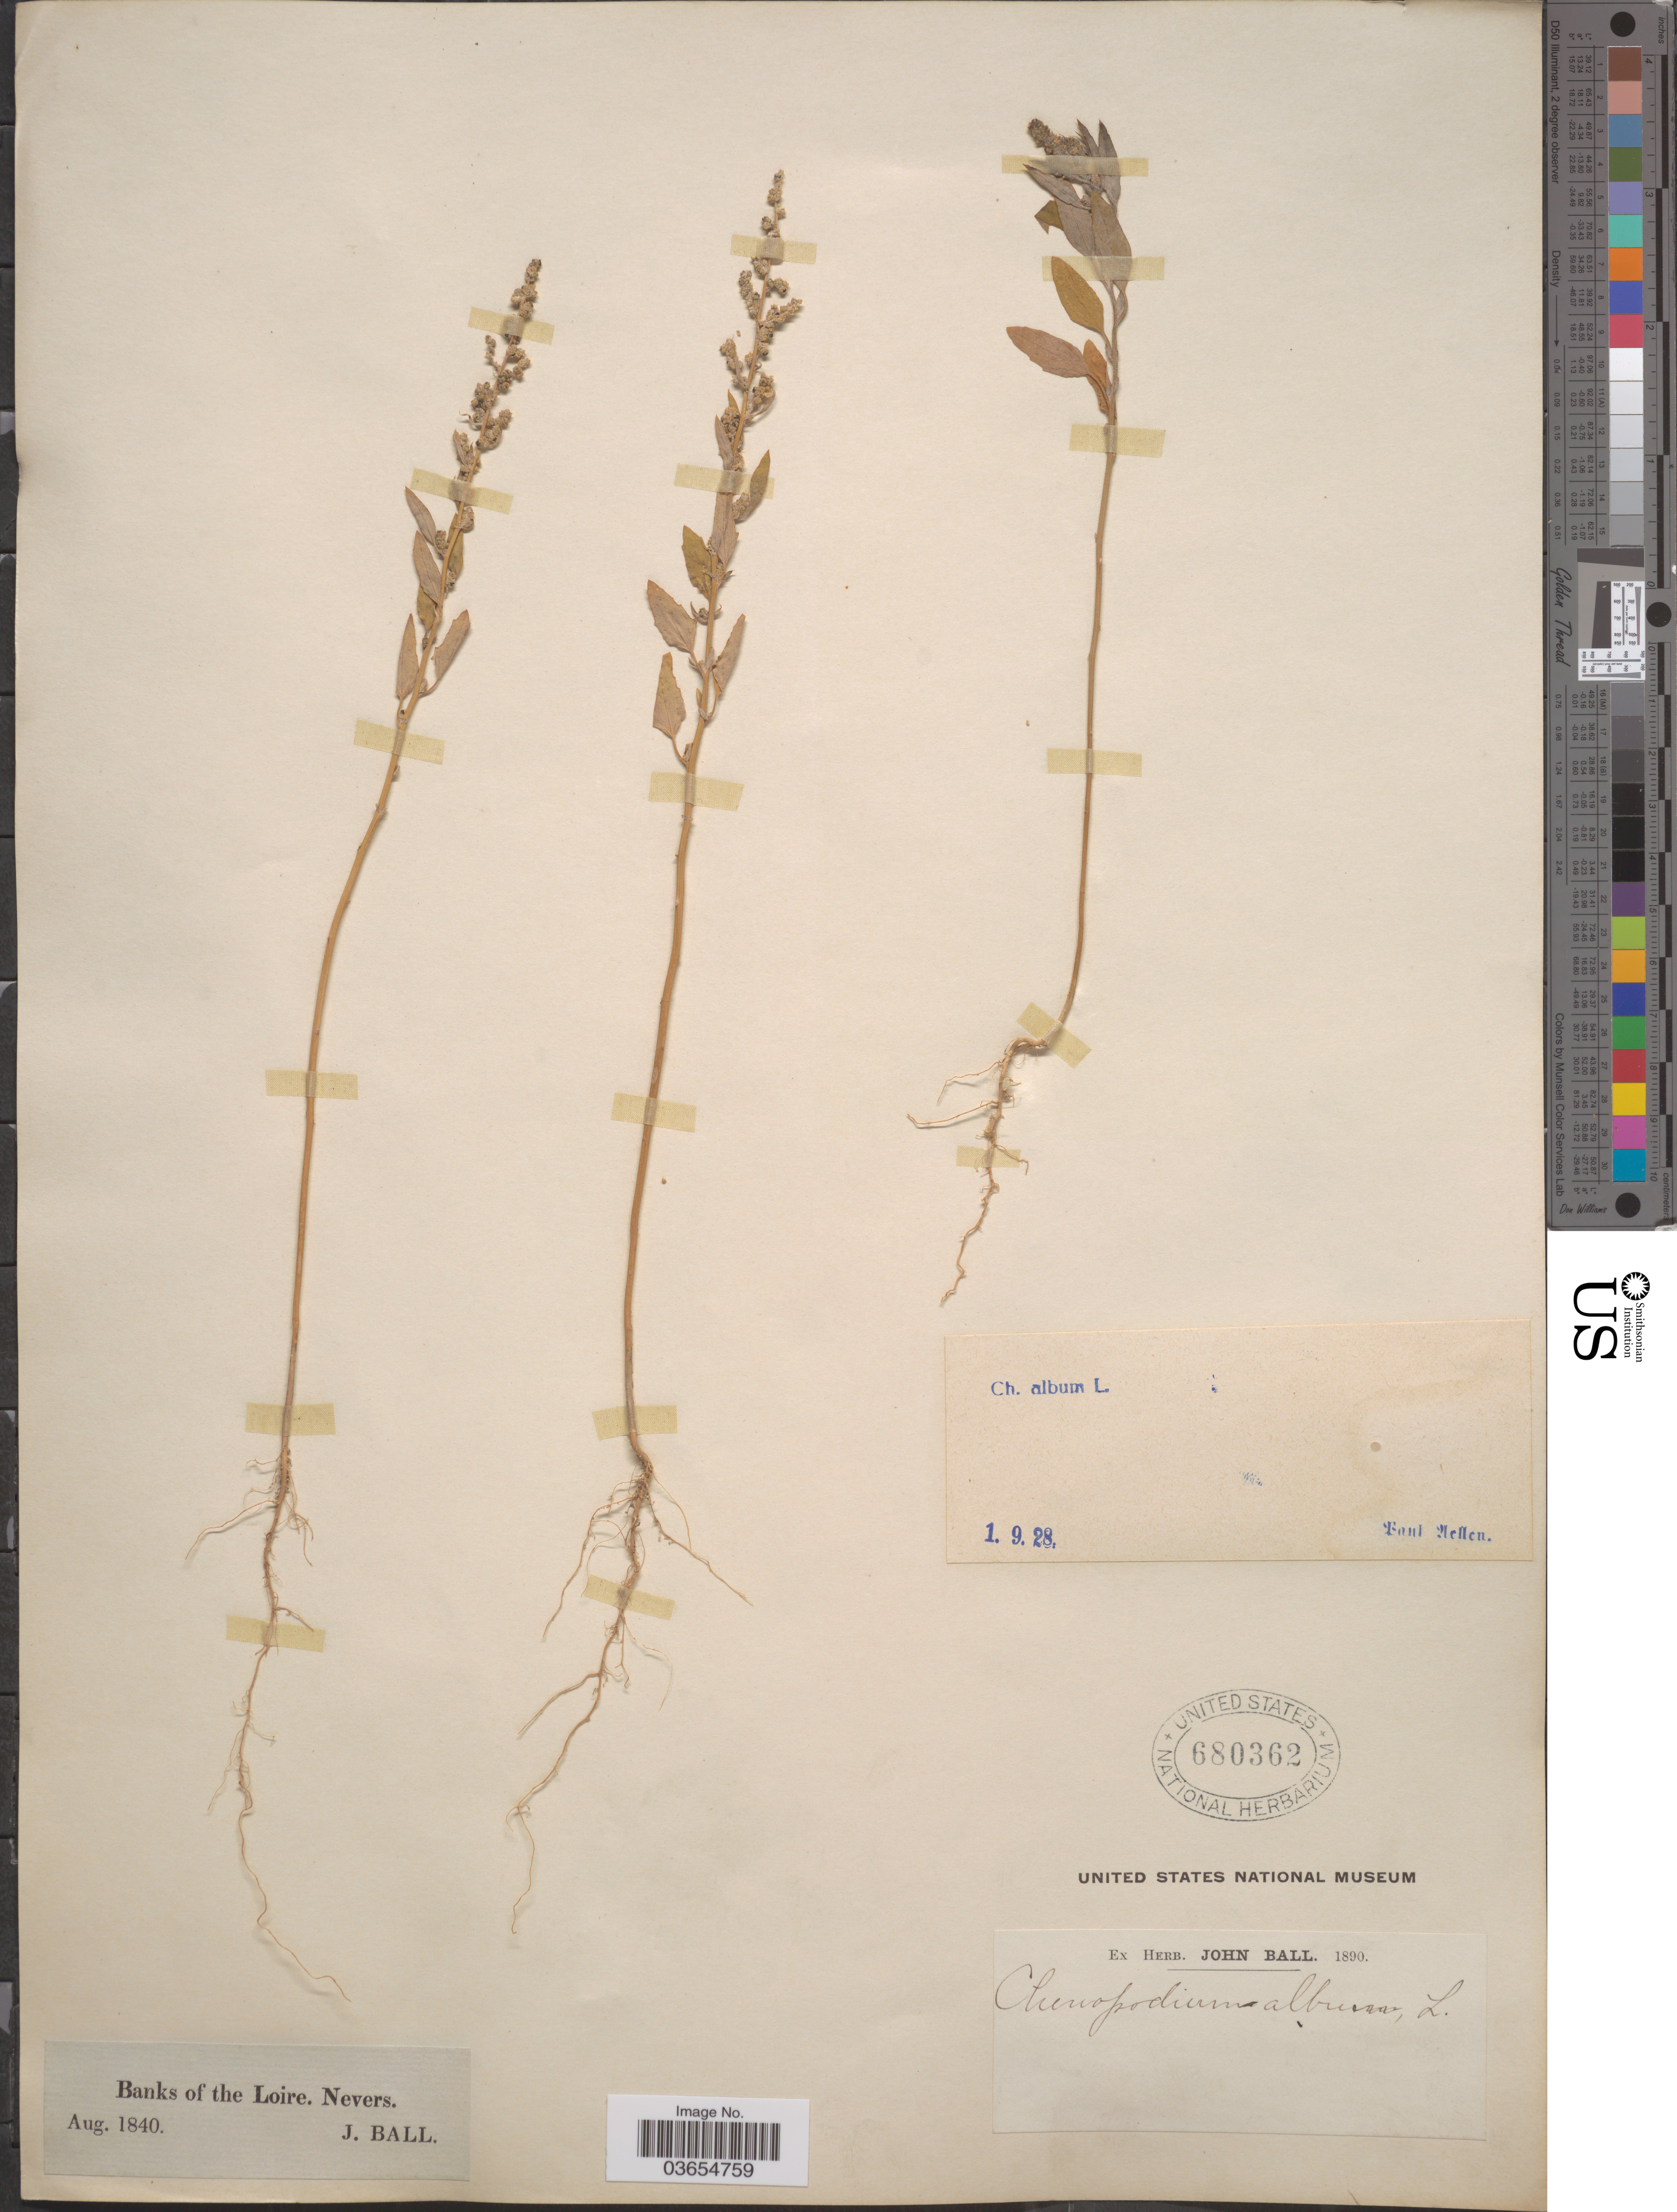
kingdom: Plantae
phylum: Tracheophyta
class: Magnoliopsida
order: Caryophyllales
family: Amaranthaceae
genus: Chenopodium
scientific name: Chenopodium album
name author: L.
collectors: J. Ball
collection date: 1840-08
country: France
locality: Banks of the Loire, Nevers.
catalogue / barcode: US 680362